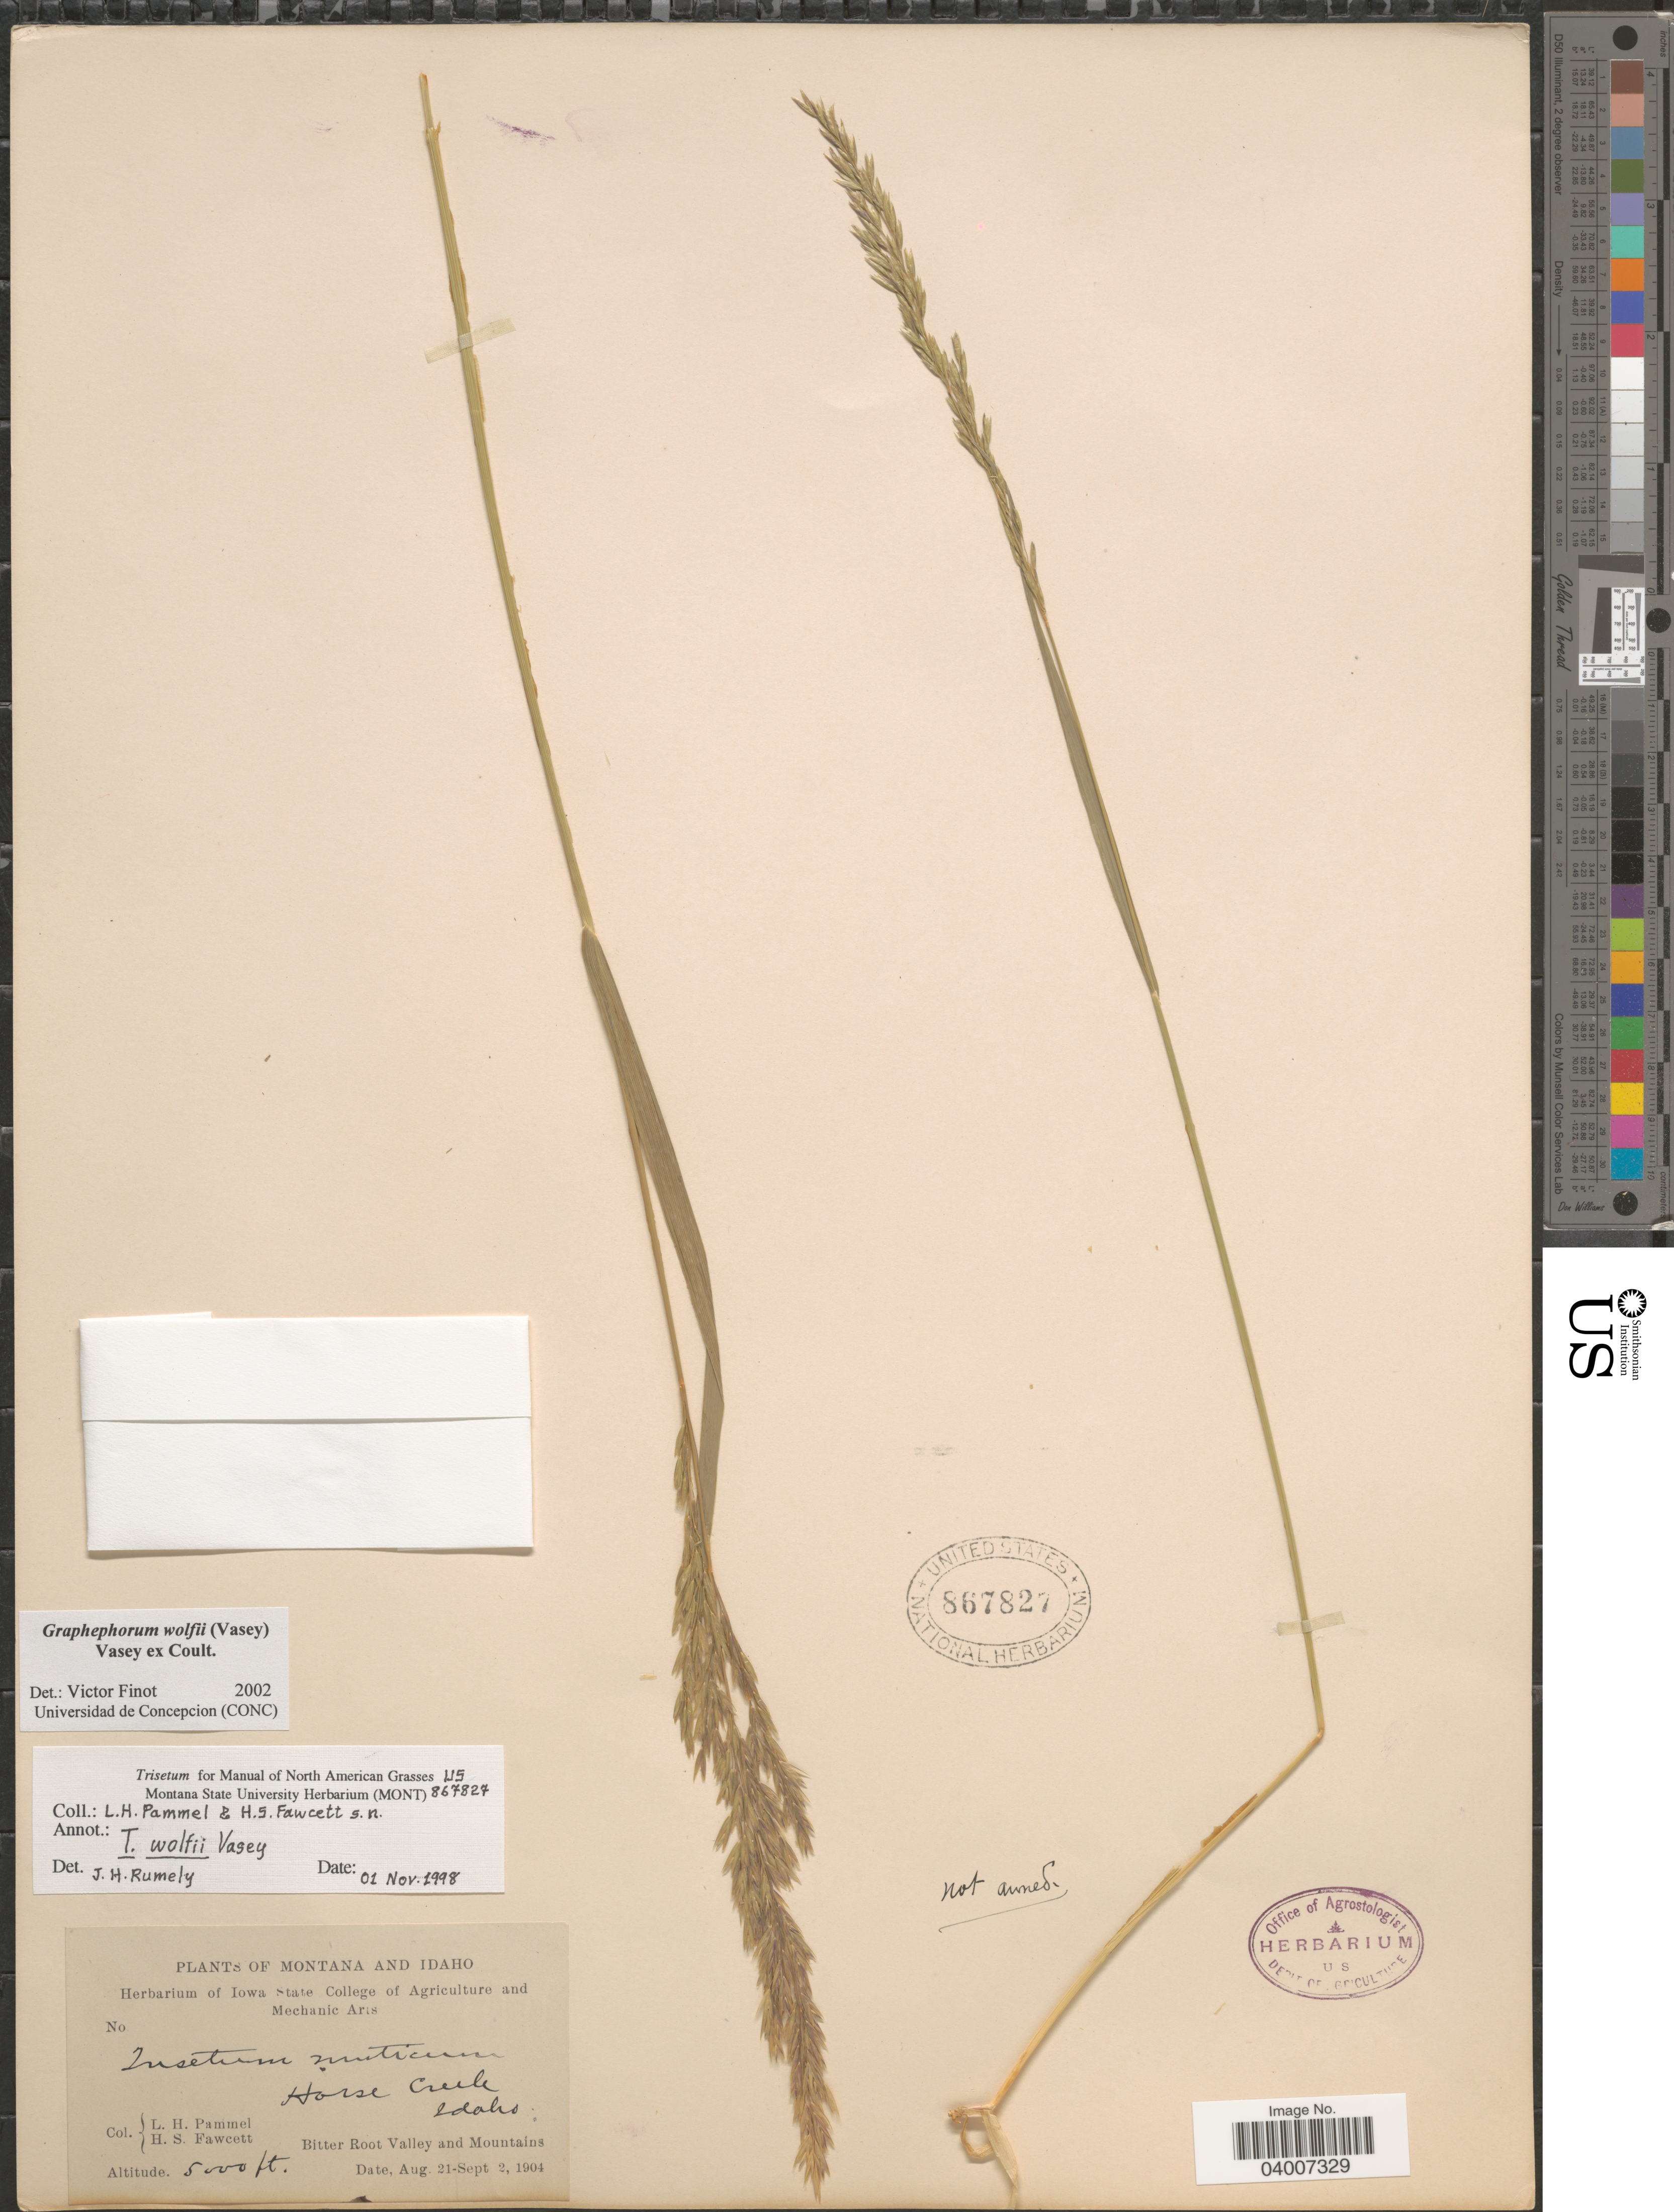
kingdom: Plantae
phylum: Tracheophyta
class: Liliopsida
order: Poales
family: Poaceae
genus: Graphephorum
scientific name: Graphephorum wolfii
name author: (E. Fourn.) Vasey ex Coult.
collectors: L. Pammel & H. Fawcett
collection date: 1904-08-21/1904-09-02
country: United States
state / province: Idaho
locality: Horse Creek. Bitter Root Valley and Mountains.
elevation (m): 1524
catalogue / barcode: US 867827